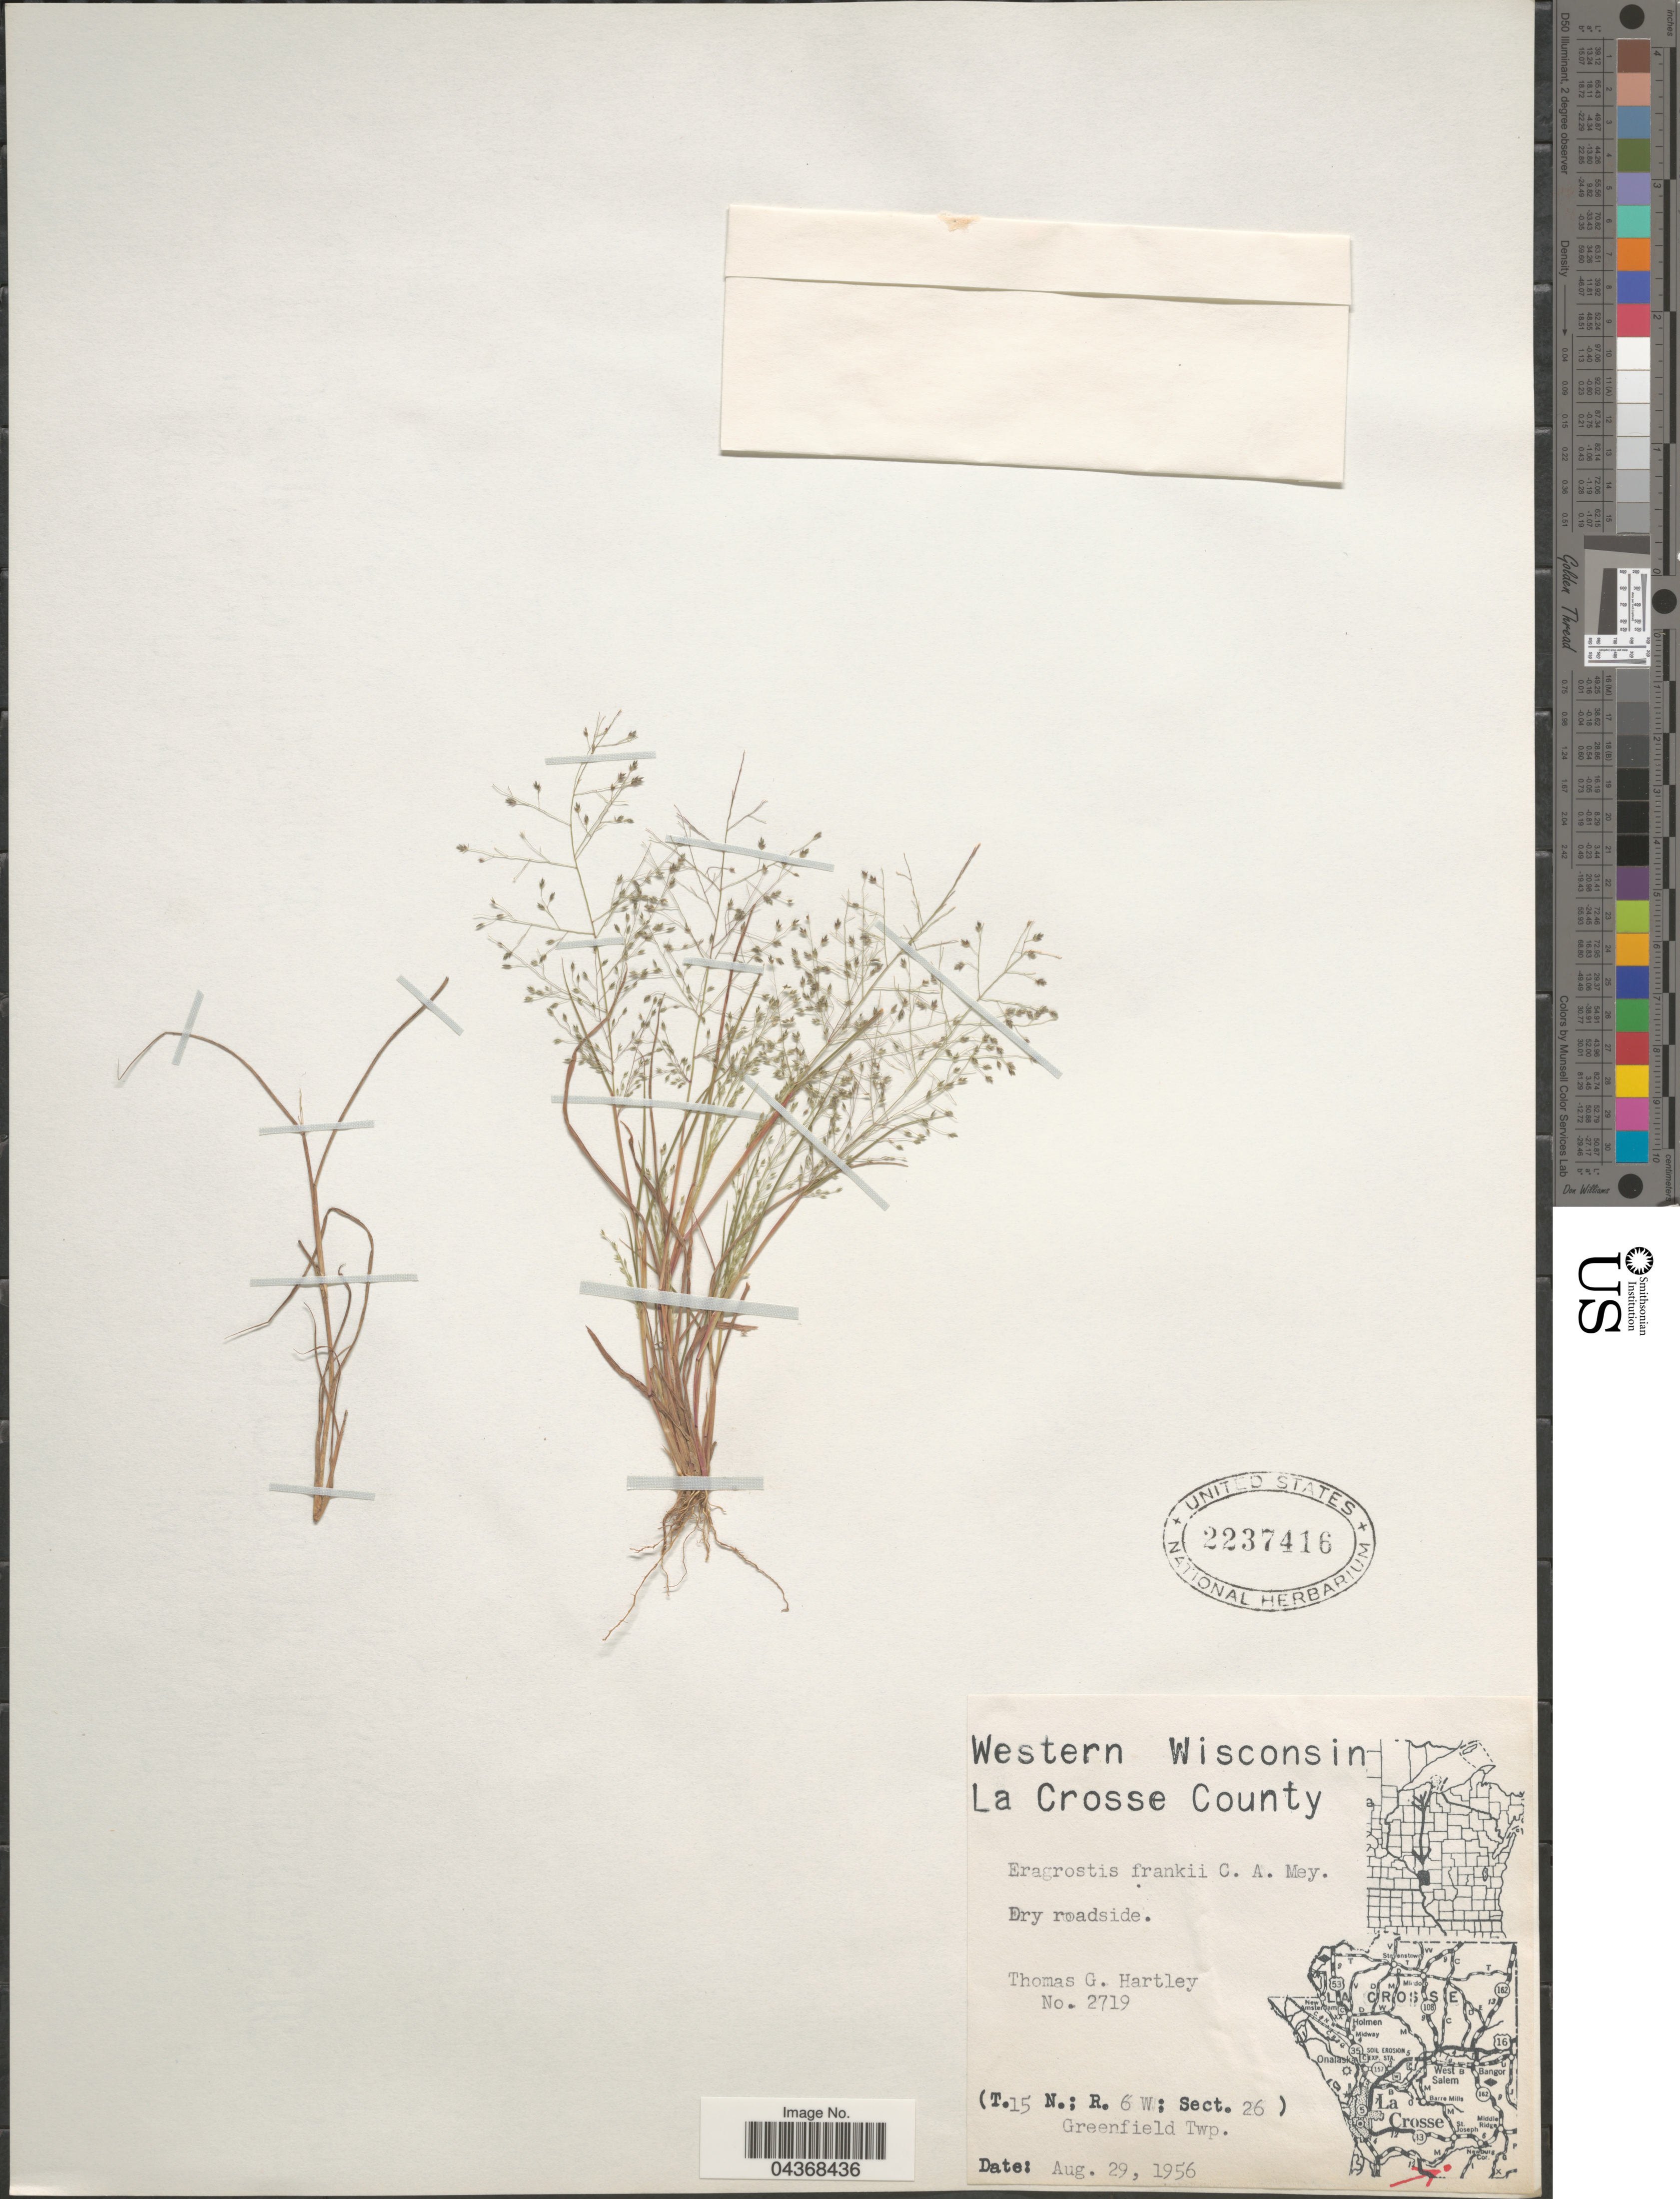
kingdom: Plantae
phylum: Tracheophyta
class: Liliopsida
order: Poales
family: Poaceae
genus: Eragrostis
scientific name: Eragrostis frankii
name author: C.A. Mey. ex Steud.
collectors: T. G. Hartley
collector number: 2719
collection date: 1956-08-29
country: United States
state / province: Wisconsin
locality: Western Wisconsin. La Crosse County. (T. 15 N.; R. 6 W; Sect. 26) Greenfield Twp.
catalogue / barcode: US 2237416